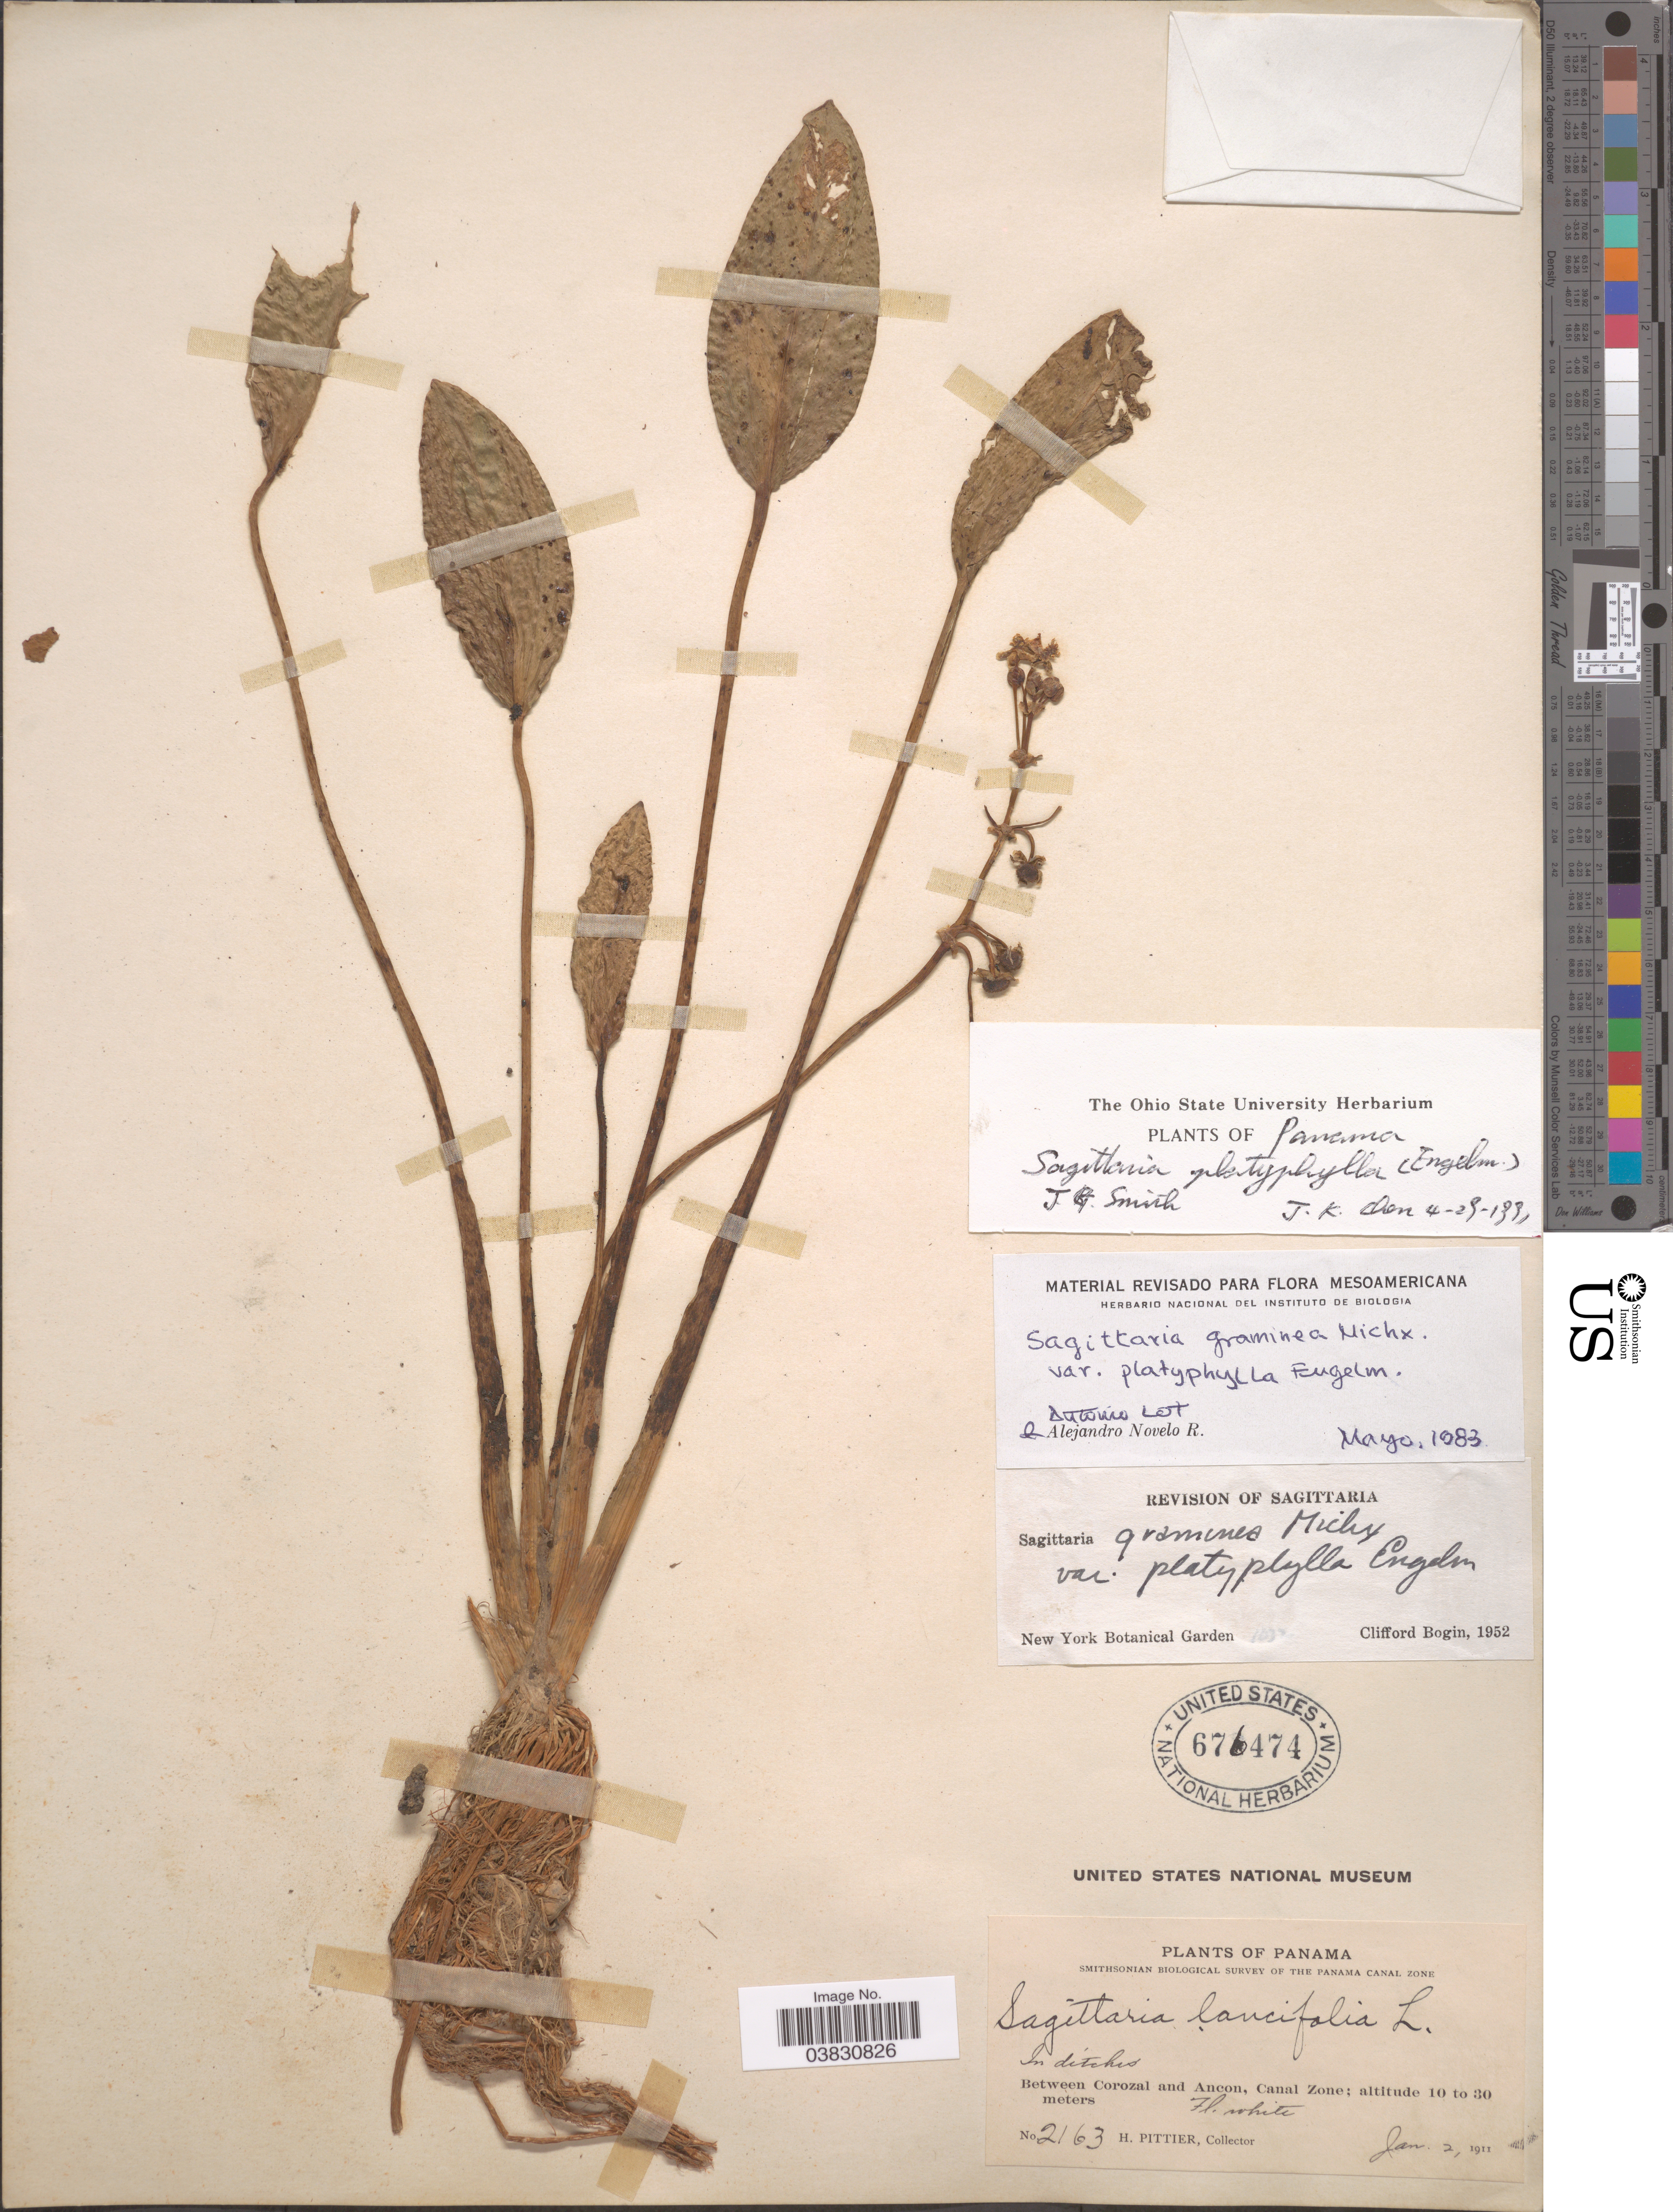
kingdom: Plantae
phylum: Tracheophyta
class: Liliopsida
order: Alismatales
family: Alismataceae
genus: Sagittaria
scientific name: Sagittaria platyphylla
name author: (Englem.) J.G. Sm.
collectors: H. F. Pittier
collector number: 2163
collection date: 1911-01-02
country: Panama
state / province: Colón / Panamá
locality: Between Corozal and Ancon, Canal Zone.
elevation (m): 10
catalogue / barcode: US 676474